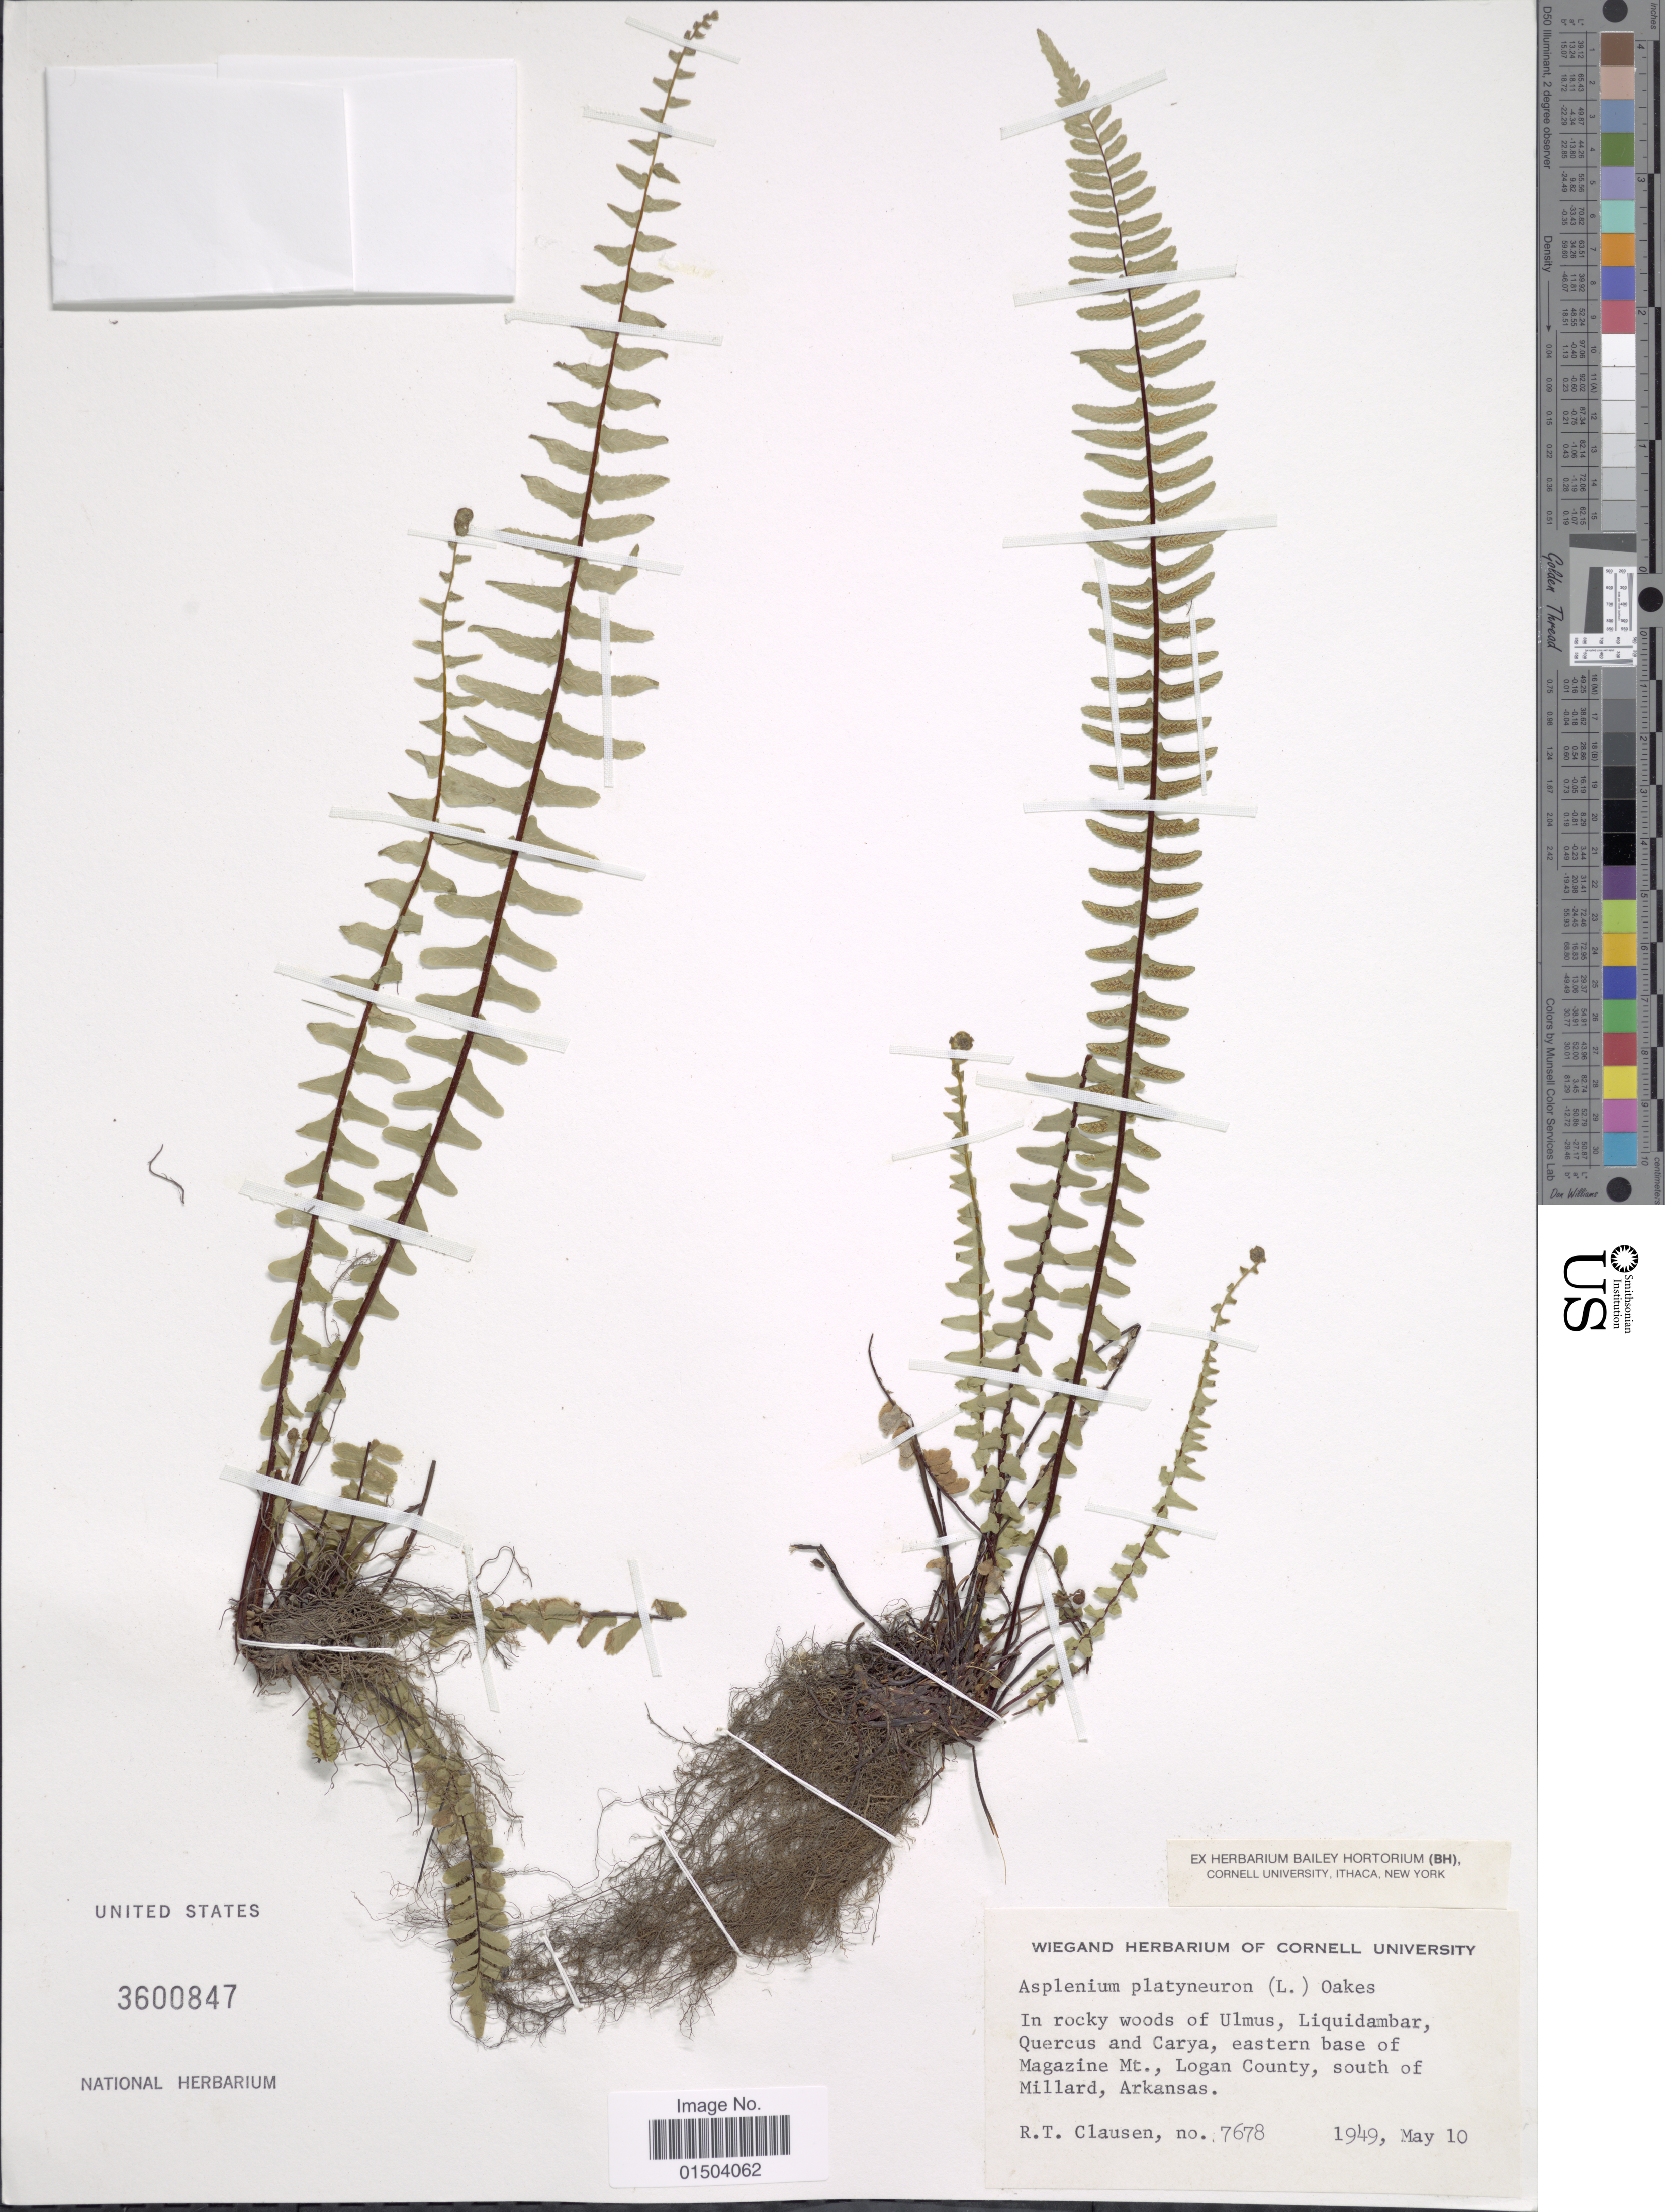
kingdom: Plantae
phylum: Tracheophyta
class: Polypodiopsida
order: Polypodiales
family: Aspleniaceae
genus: Asplenium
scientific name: Asplenium platyneuron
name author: (L.) Britton, Stearns & Poggenb.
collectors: R. T. Clausen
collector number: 7678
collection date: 1949-05-10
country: United States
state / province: Arkansas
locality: Eastern base of Magazine Mt., Logan County, south of Millard.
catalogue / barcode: US 3600847